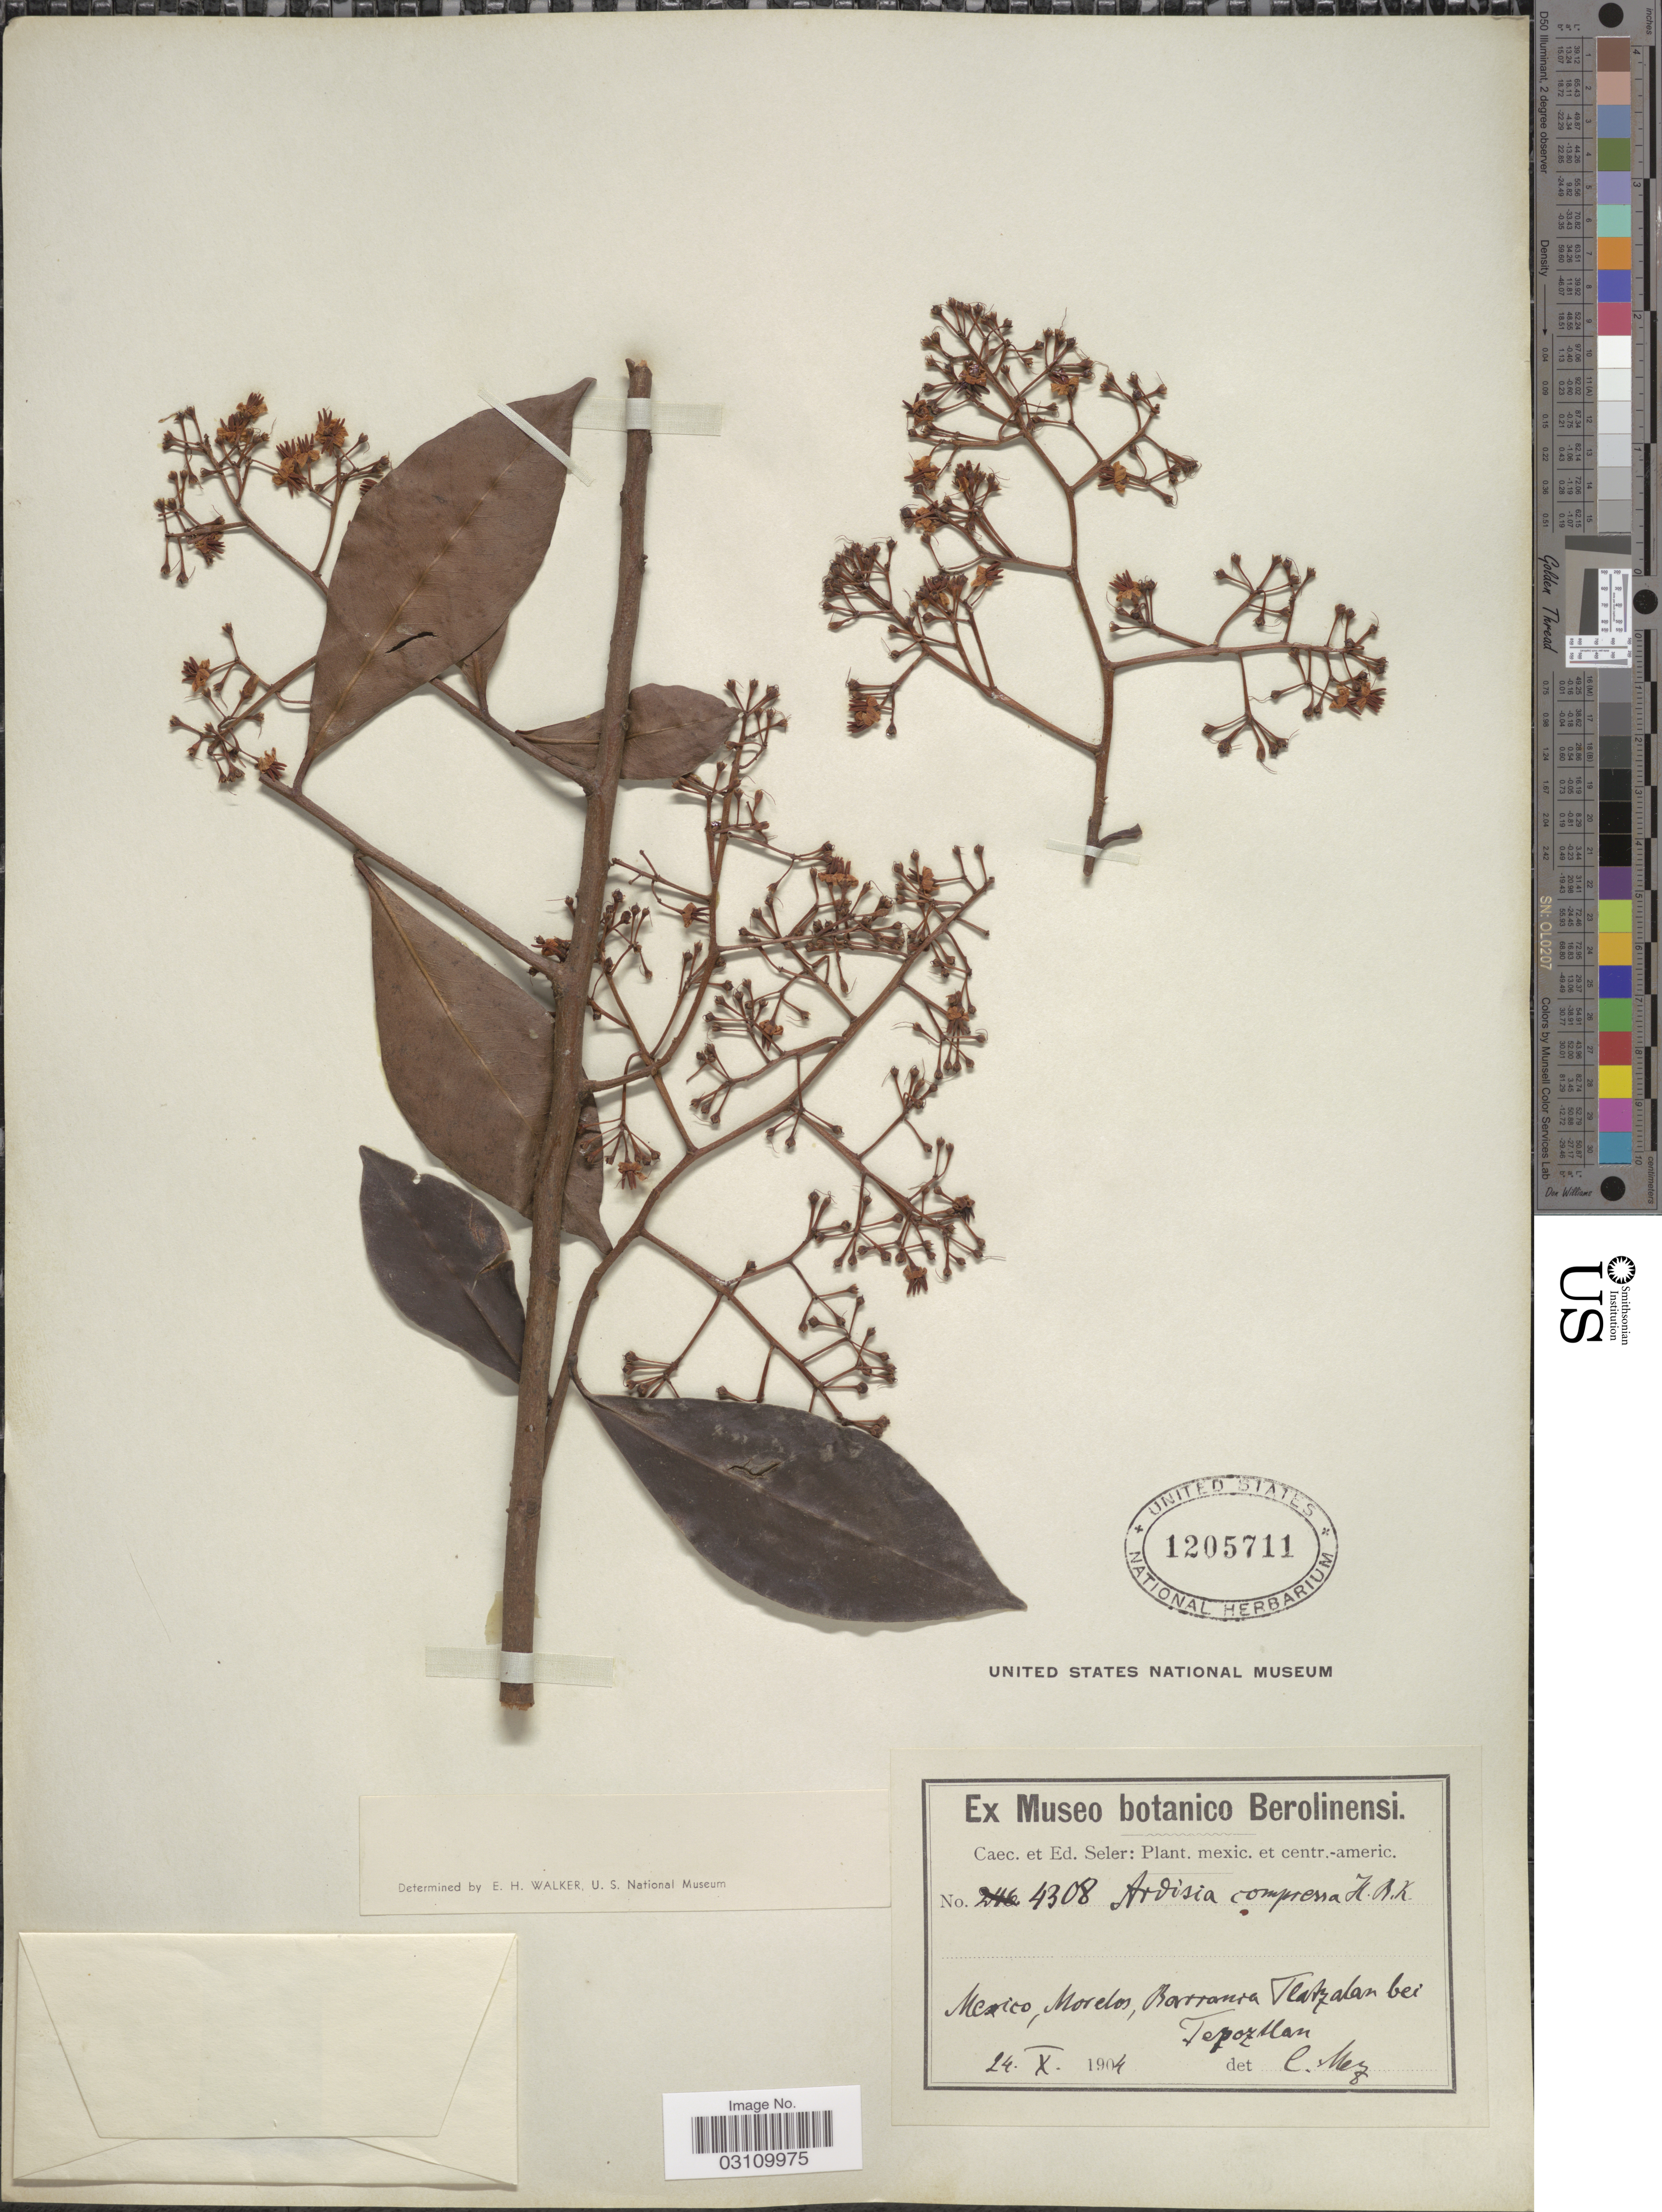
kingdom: Plantae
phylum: Tracheophyta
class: Magnoliopsida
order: Ericales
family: Primulaceae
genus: Ardisia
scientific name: Ardisia compressa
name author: Kunth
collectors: ex Caec. et Ed Seler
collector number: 4308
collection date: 1904-10-24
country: Mexico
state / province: Morelos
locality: Barranca Tlatzalan bei Tepoztlan.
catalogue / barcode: US 1205711